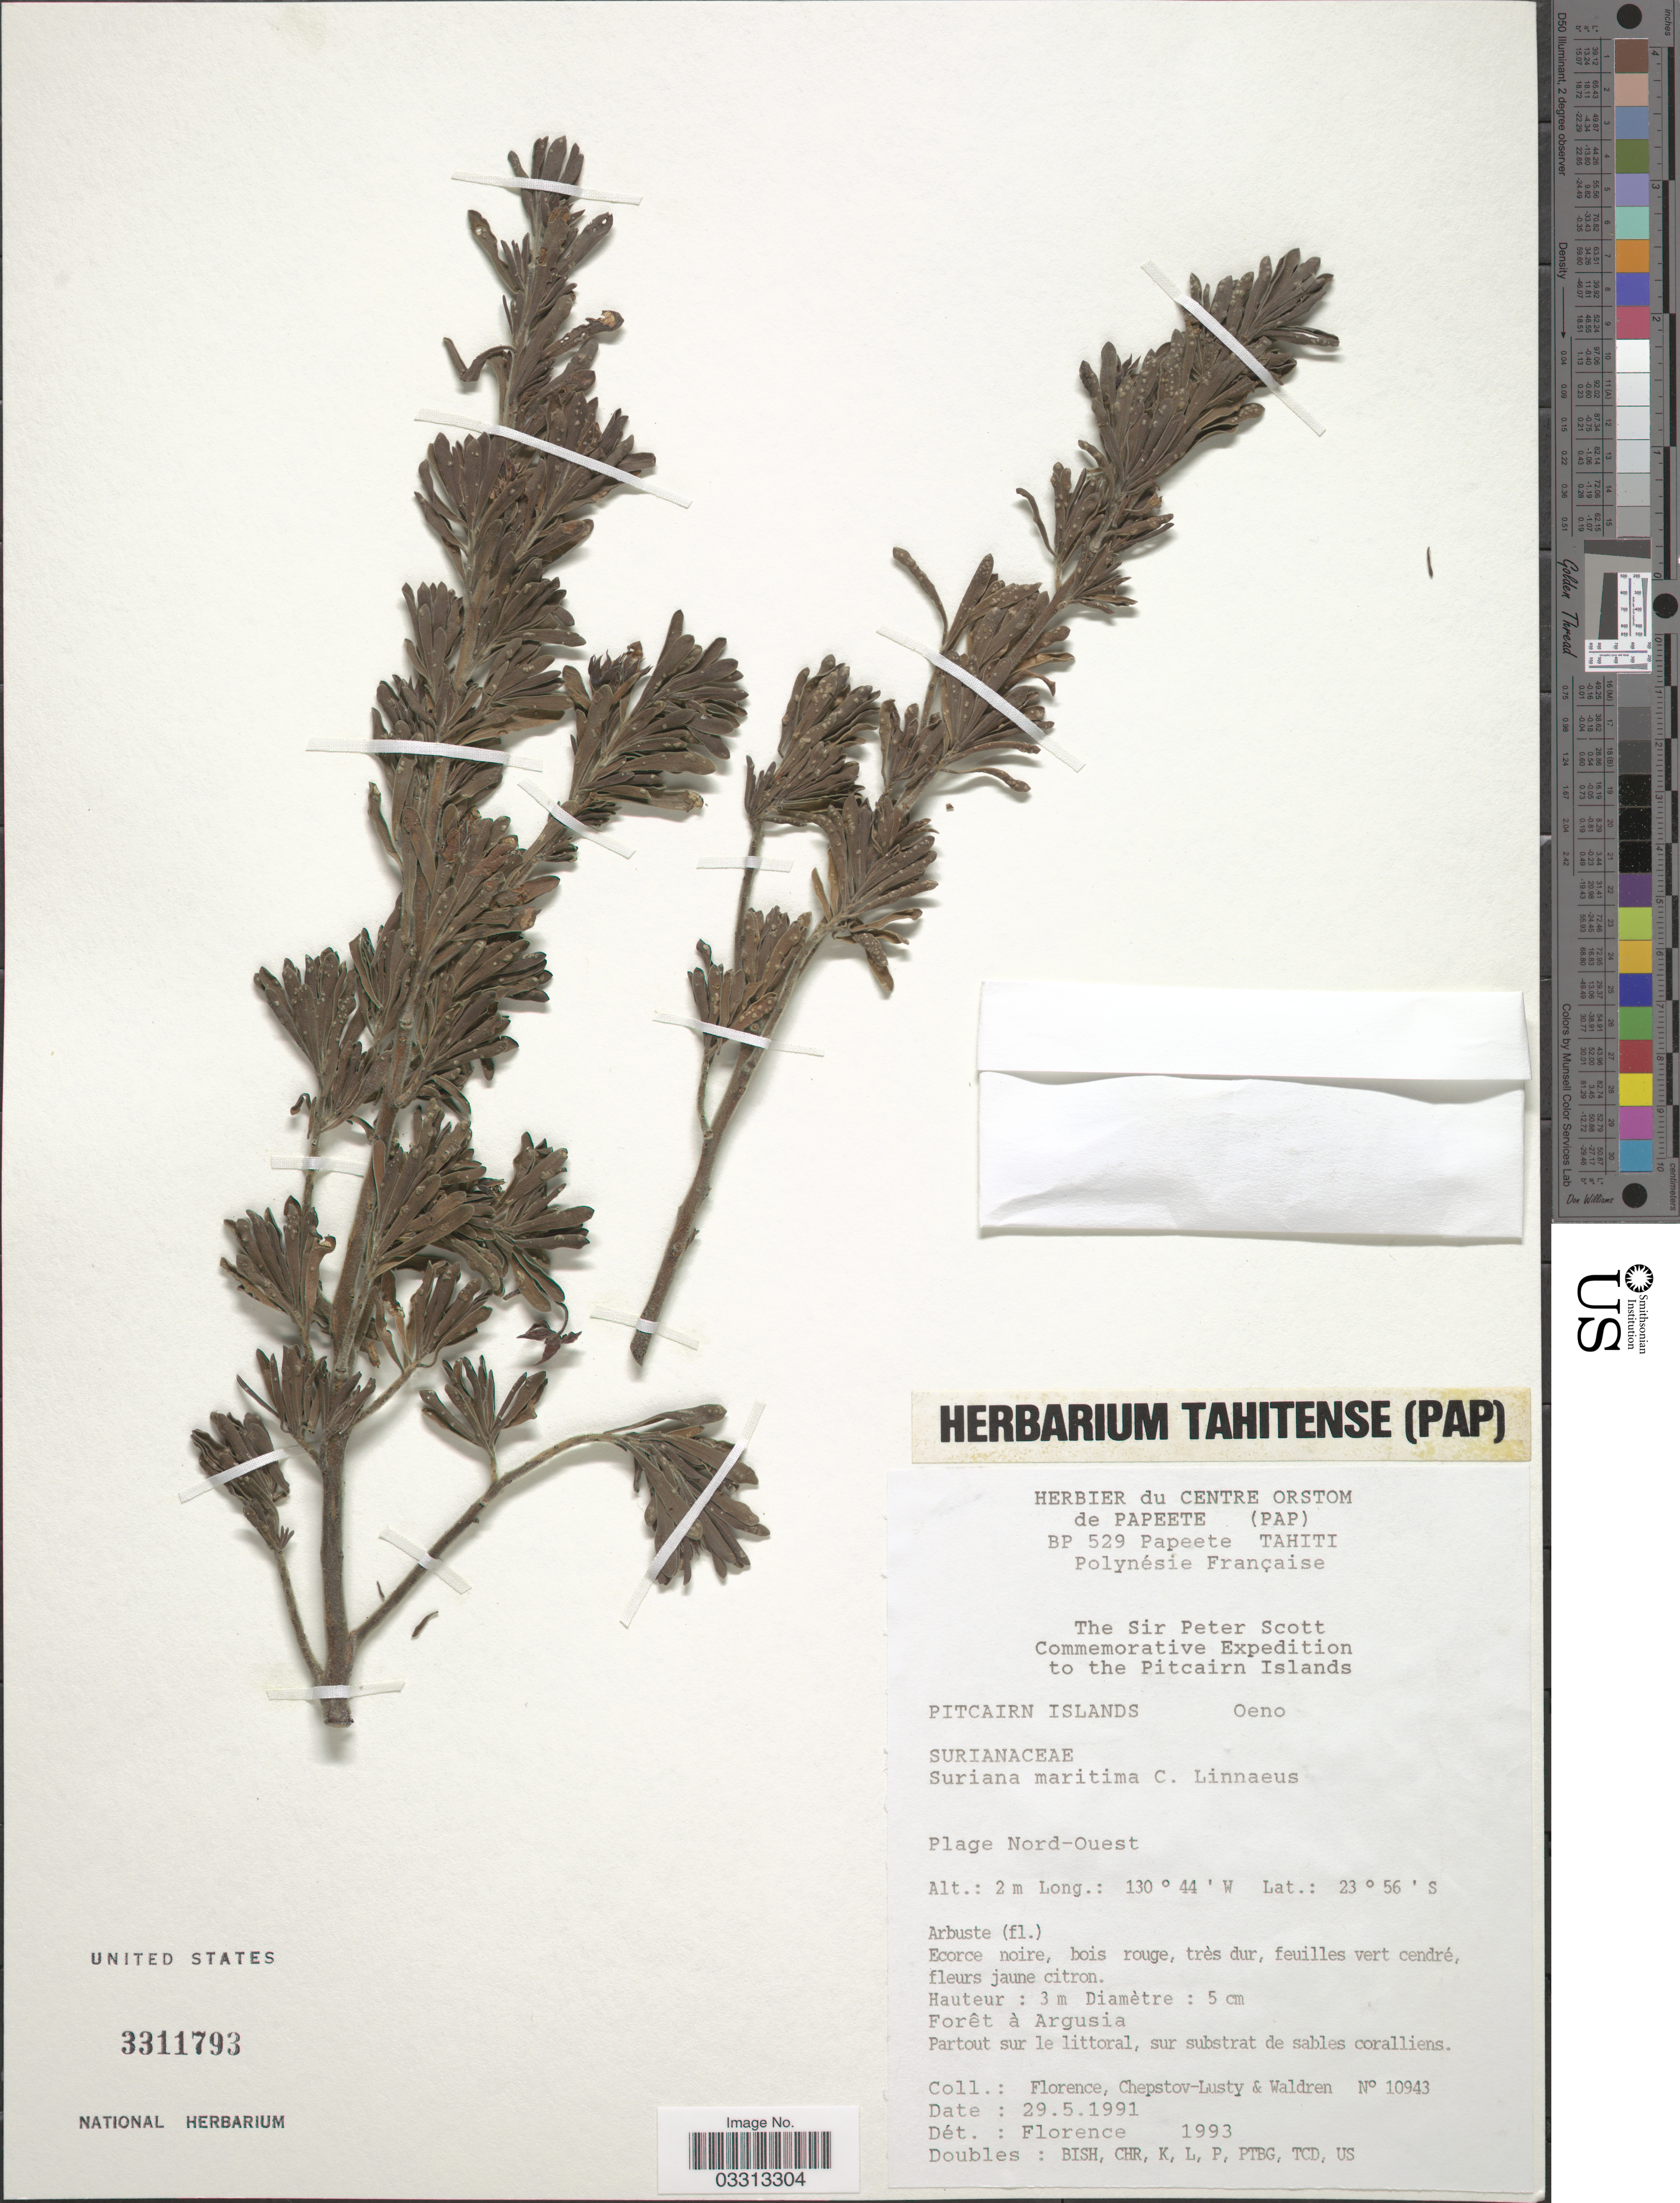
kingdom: Plantae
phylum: Tracheophyta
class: Magnoliopsida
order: Fabales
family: Surianaceae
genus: Suriana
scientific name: Suriana maritima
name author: L.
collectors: -. Florence, -. Chepstov-lusty & Waldren, --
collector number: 10943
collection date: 1991-05-29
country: Pitcairn Islands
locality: Oeno. Plage Nord-Ouest.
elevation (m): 2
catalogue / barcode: US 3311793